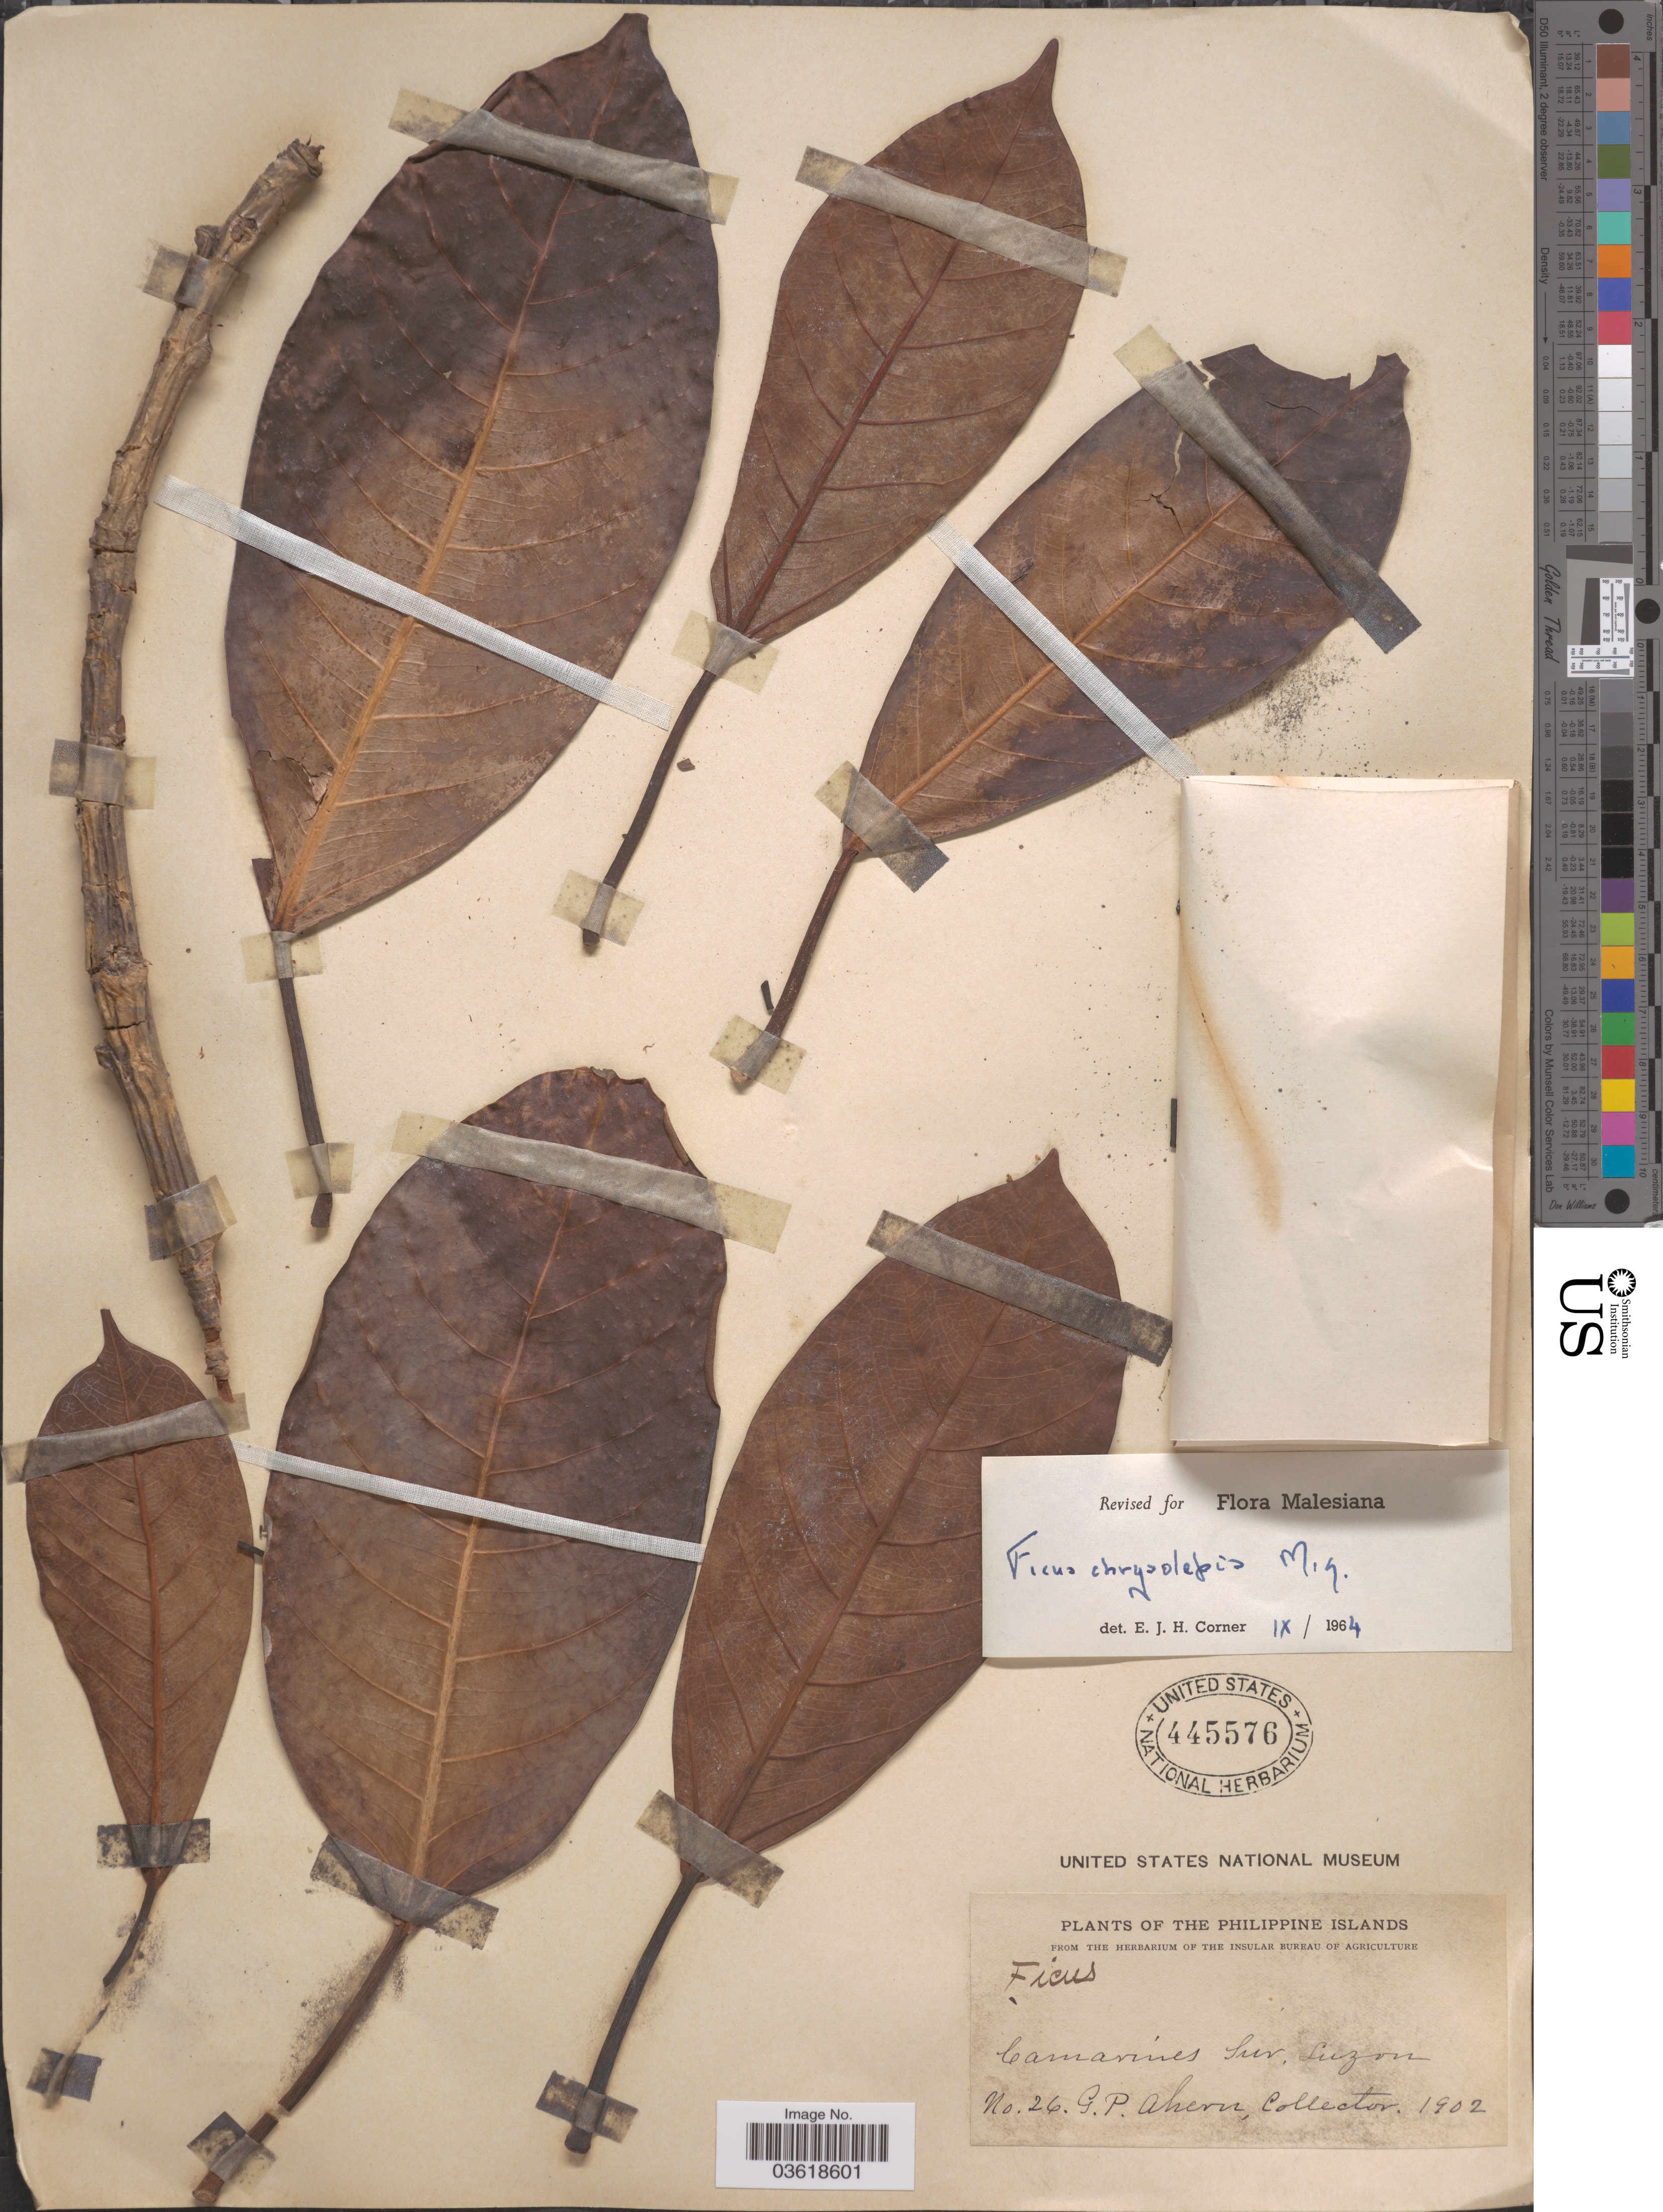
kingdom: Plantae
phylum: Tracheophyta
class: Magnoliopsida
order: Rosales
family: Moraceae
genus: Ficus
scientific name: Ficus chrysolepis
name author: Miq.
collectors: G. Ahem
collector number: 26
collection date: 1902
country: Philippines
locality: The Philippine Islands. Camarines Sur, Luzon.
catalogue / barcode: US 445576